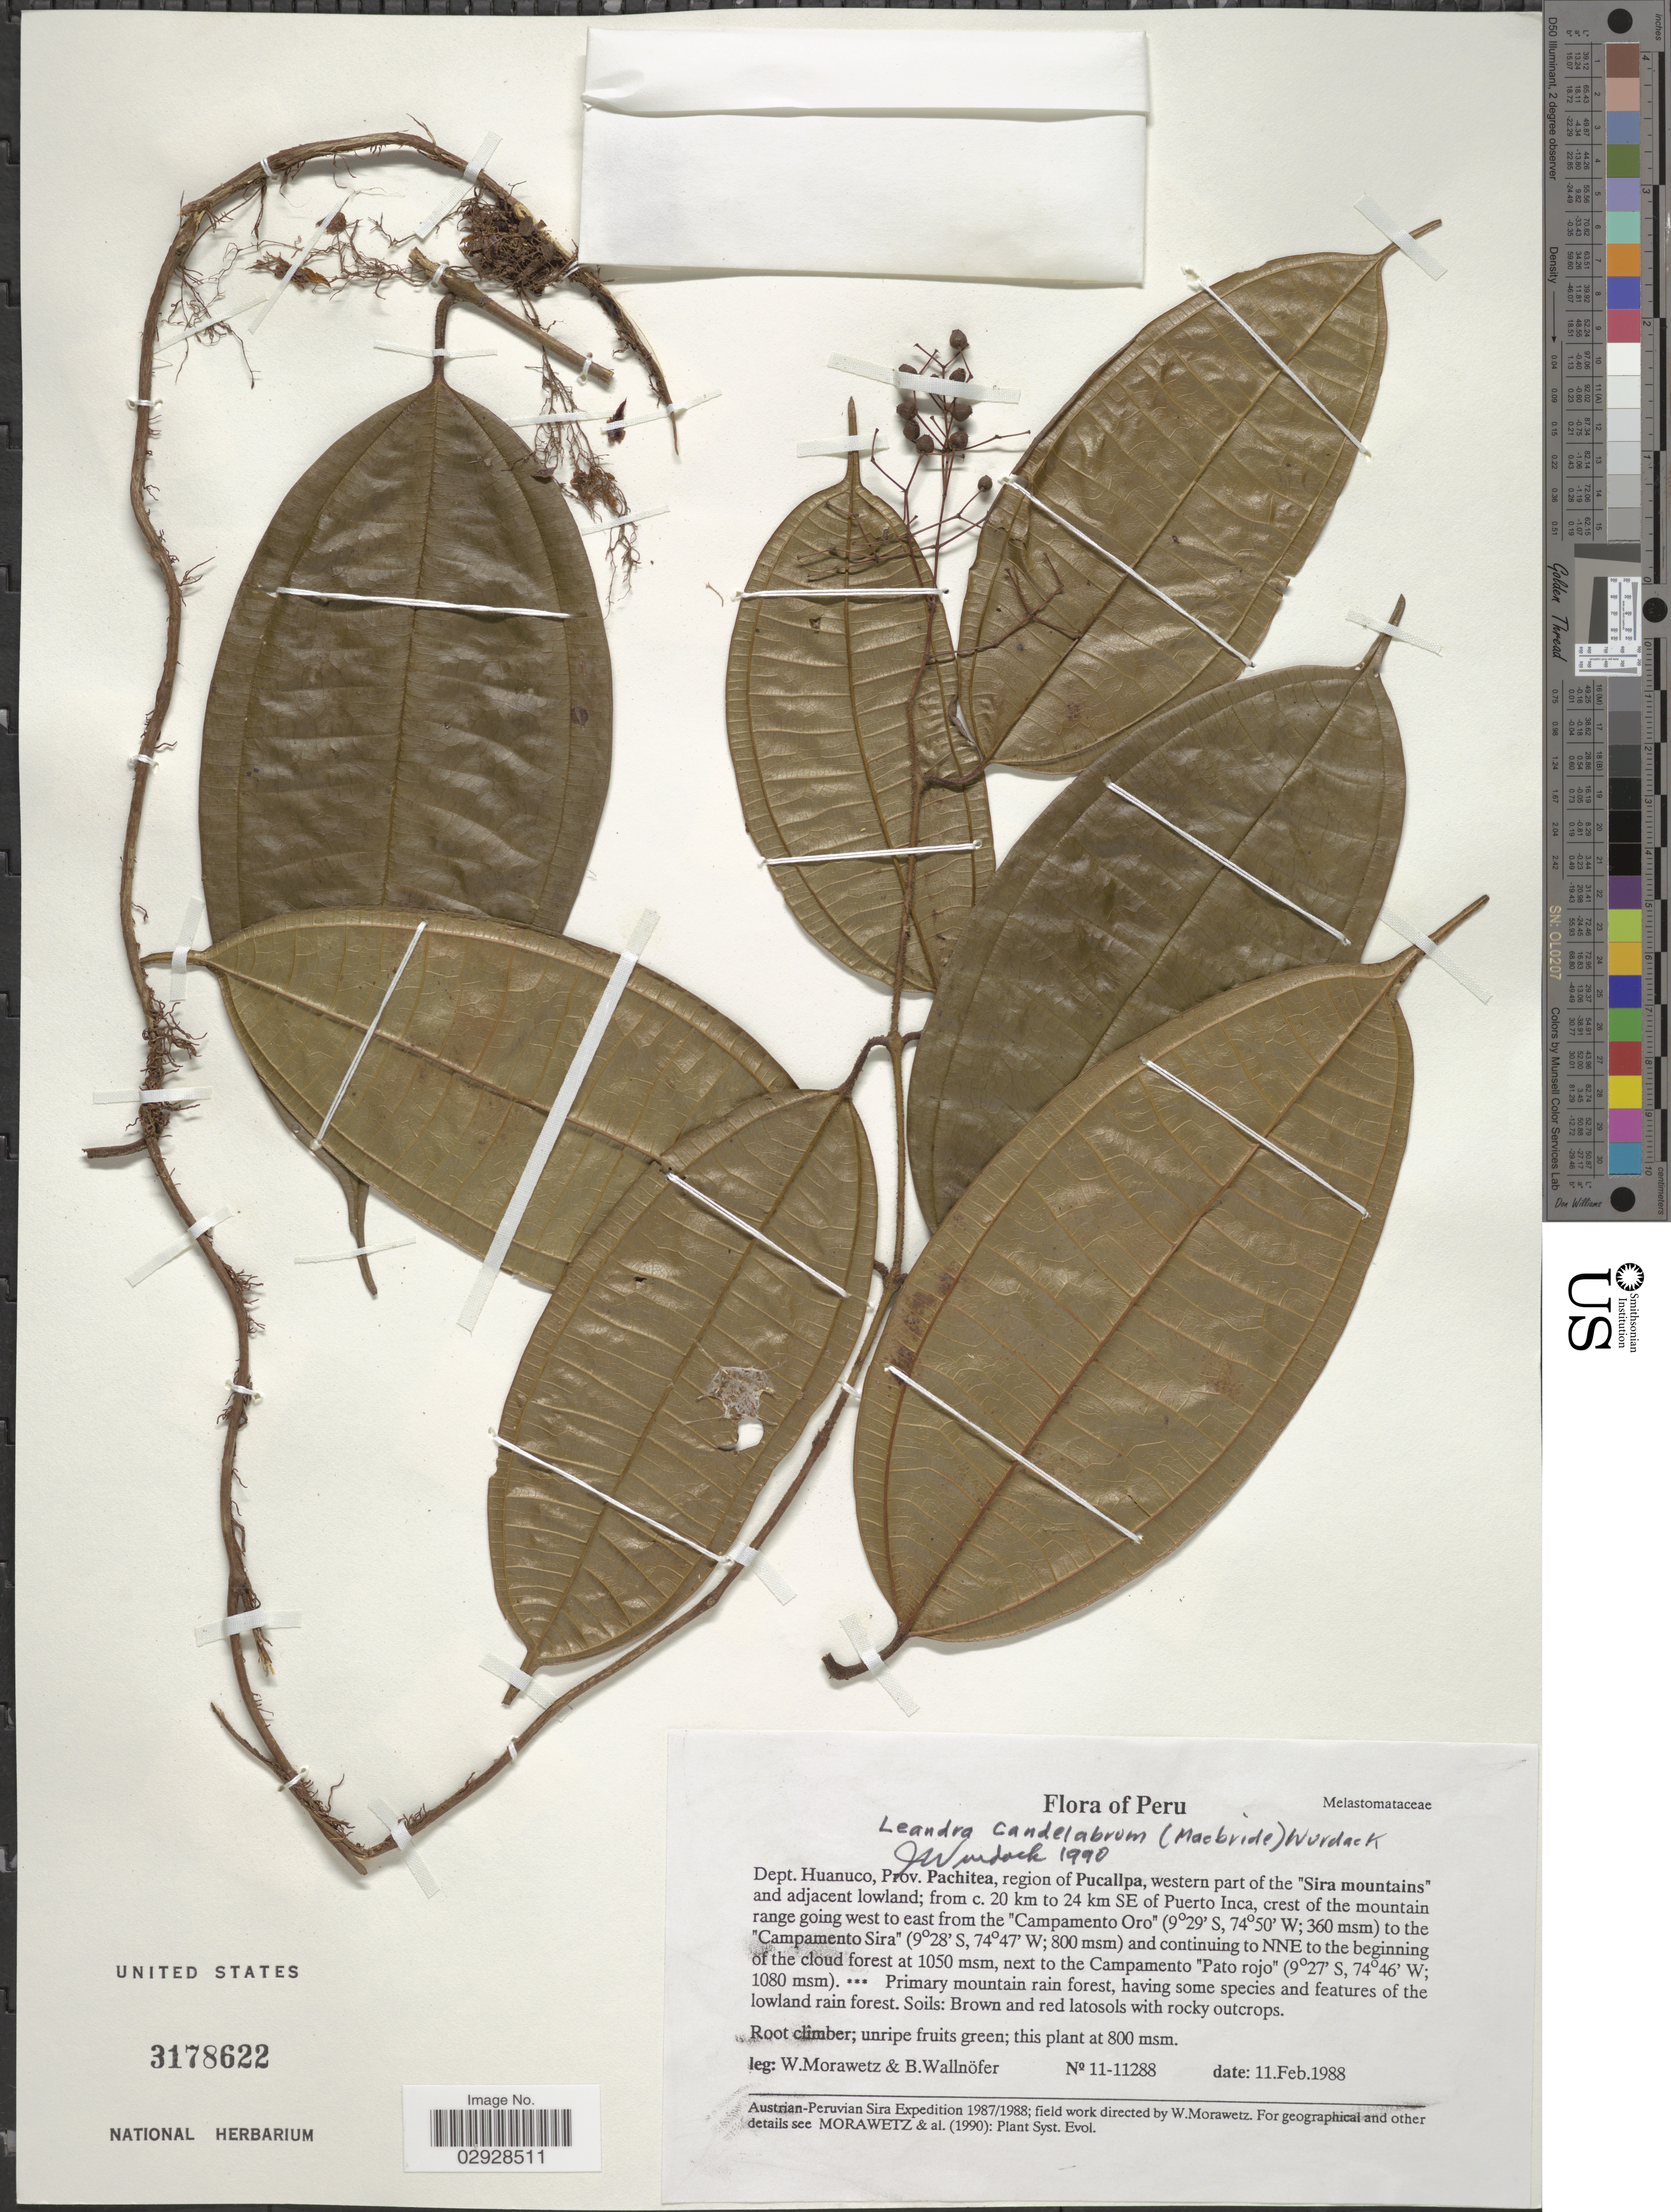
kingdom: Plantae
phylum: Tracheophyta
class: Magnoliopsida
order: Myrtales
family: Melastomataceae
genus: Leandra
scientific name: Leandra candelabrum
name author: (J.F. Macbr.) Wurdack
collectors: W. Morawetz & B. Wallnöfer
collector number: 11-11288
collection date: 1988-02-11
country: Peru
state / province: Huánuco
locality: Dept. Huanuco, Prov. Pachitea, region of Pucallpa, western part of the "Sira mountains" and adjacent lowland; from c. 20 km to 24 km SE of Puerto Inca, crest of the mountain range going west to east from the "Campamento Oro" to the "Campamento Sira" and continuing to NNE to the beginning of the cloud forest, next to the Campamento "Pato rojo".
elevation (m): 360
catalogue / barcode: US 3178622